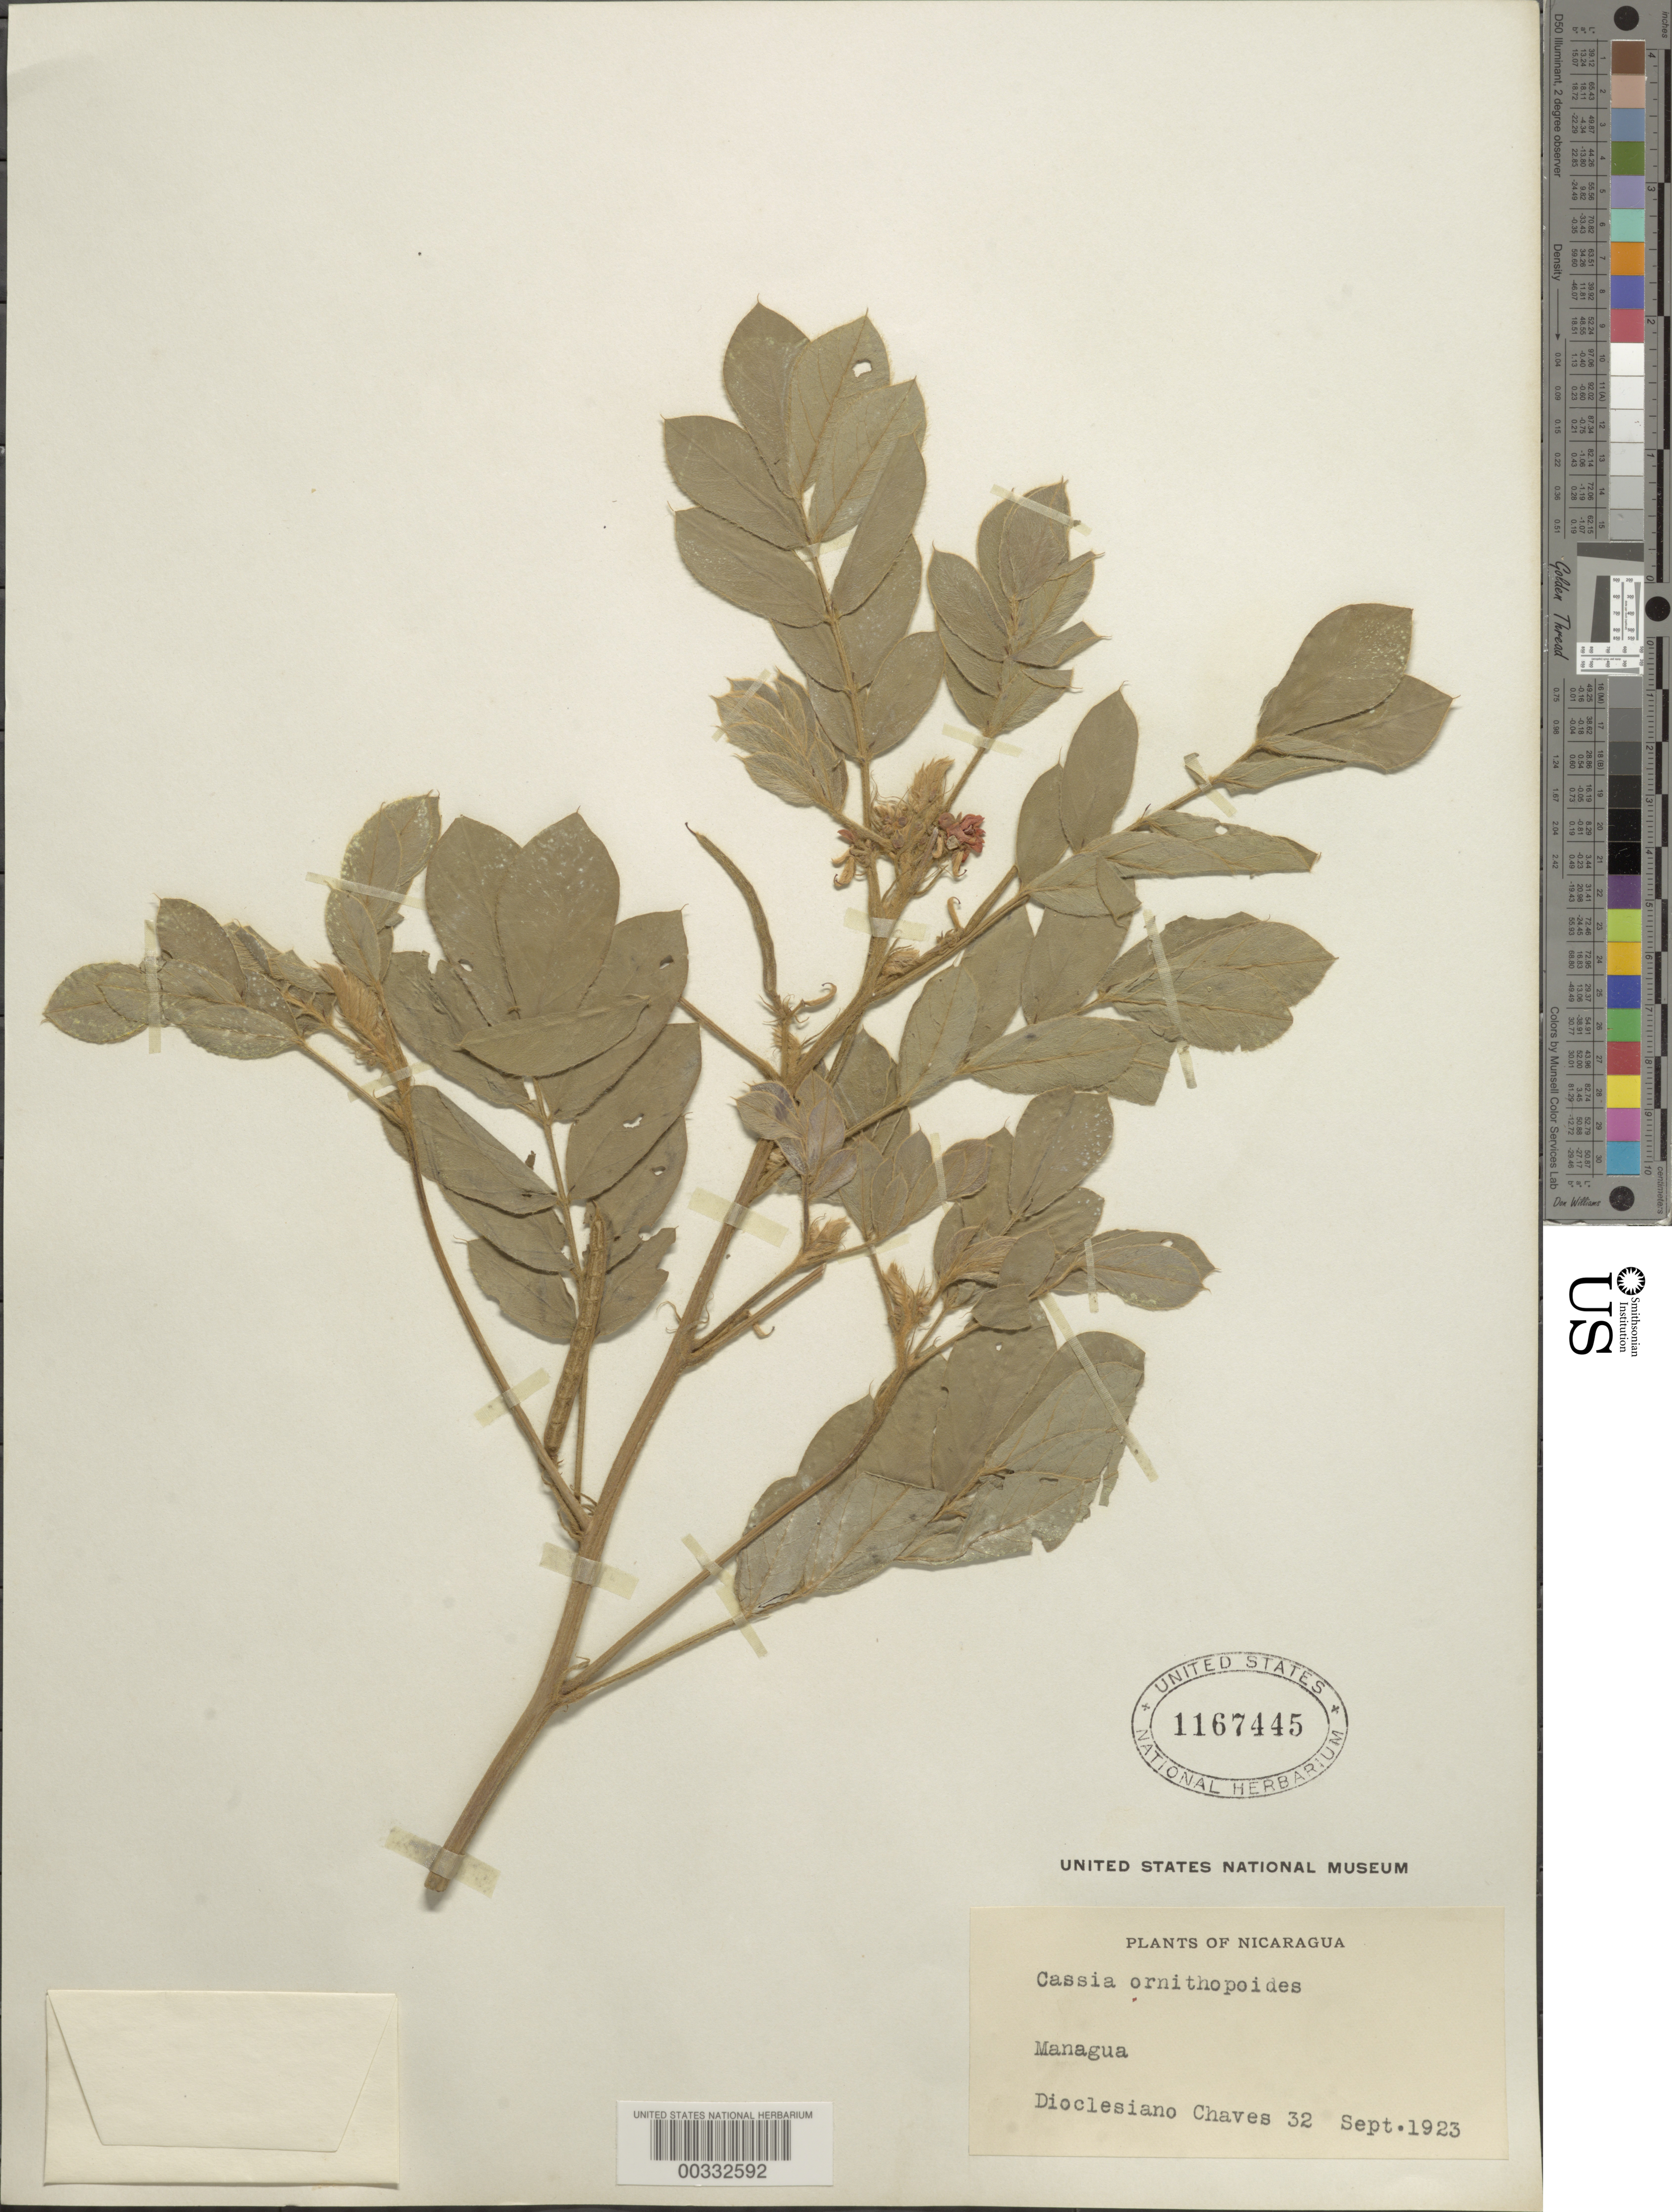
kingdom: Plantae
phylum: Tracheophyta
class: Magnoliopsida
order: Fabales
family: Fabaceae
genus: Senna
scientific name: Senna uniflora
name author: (Mill.) H.S. Irwin & Barneby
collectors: D. Chaves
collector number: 32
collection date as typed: Sep 1923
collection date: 1923-09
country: Nicaragua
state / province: Managua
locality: Managua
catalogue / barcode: US 1167445